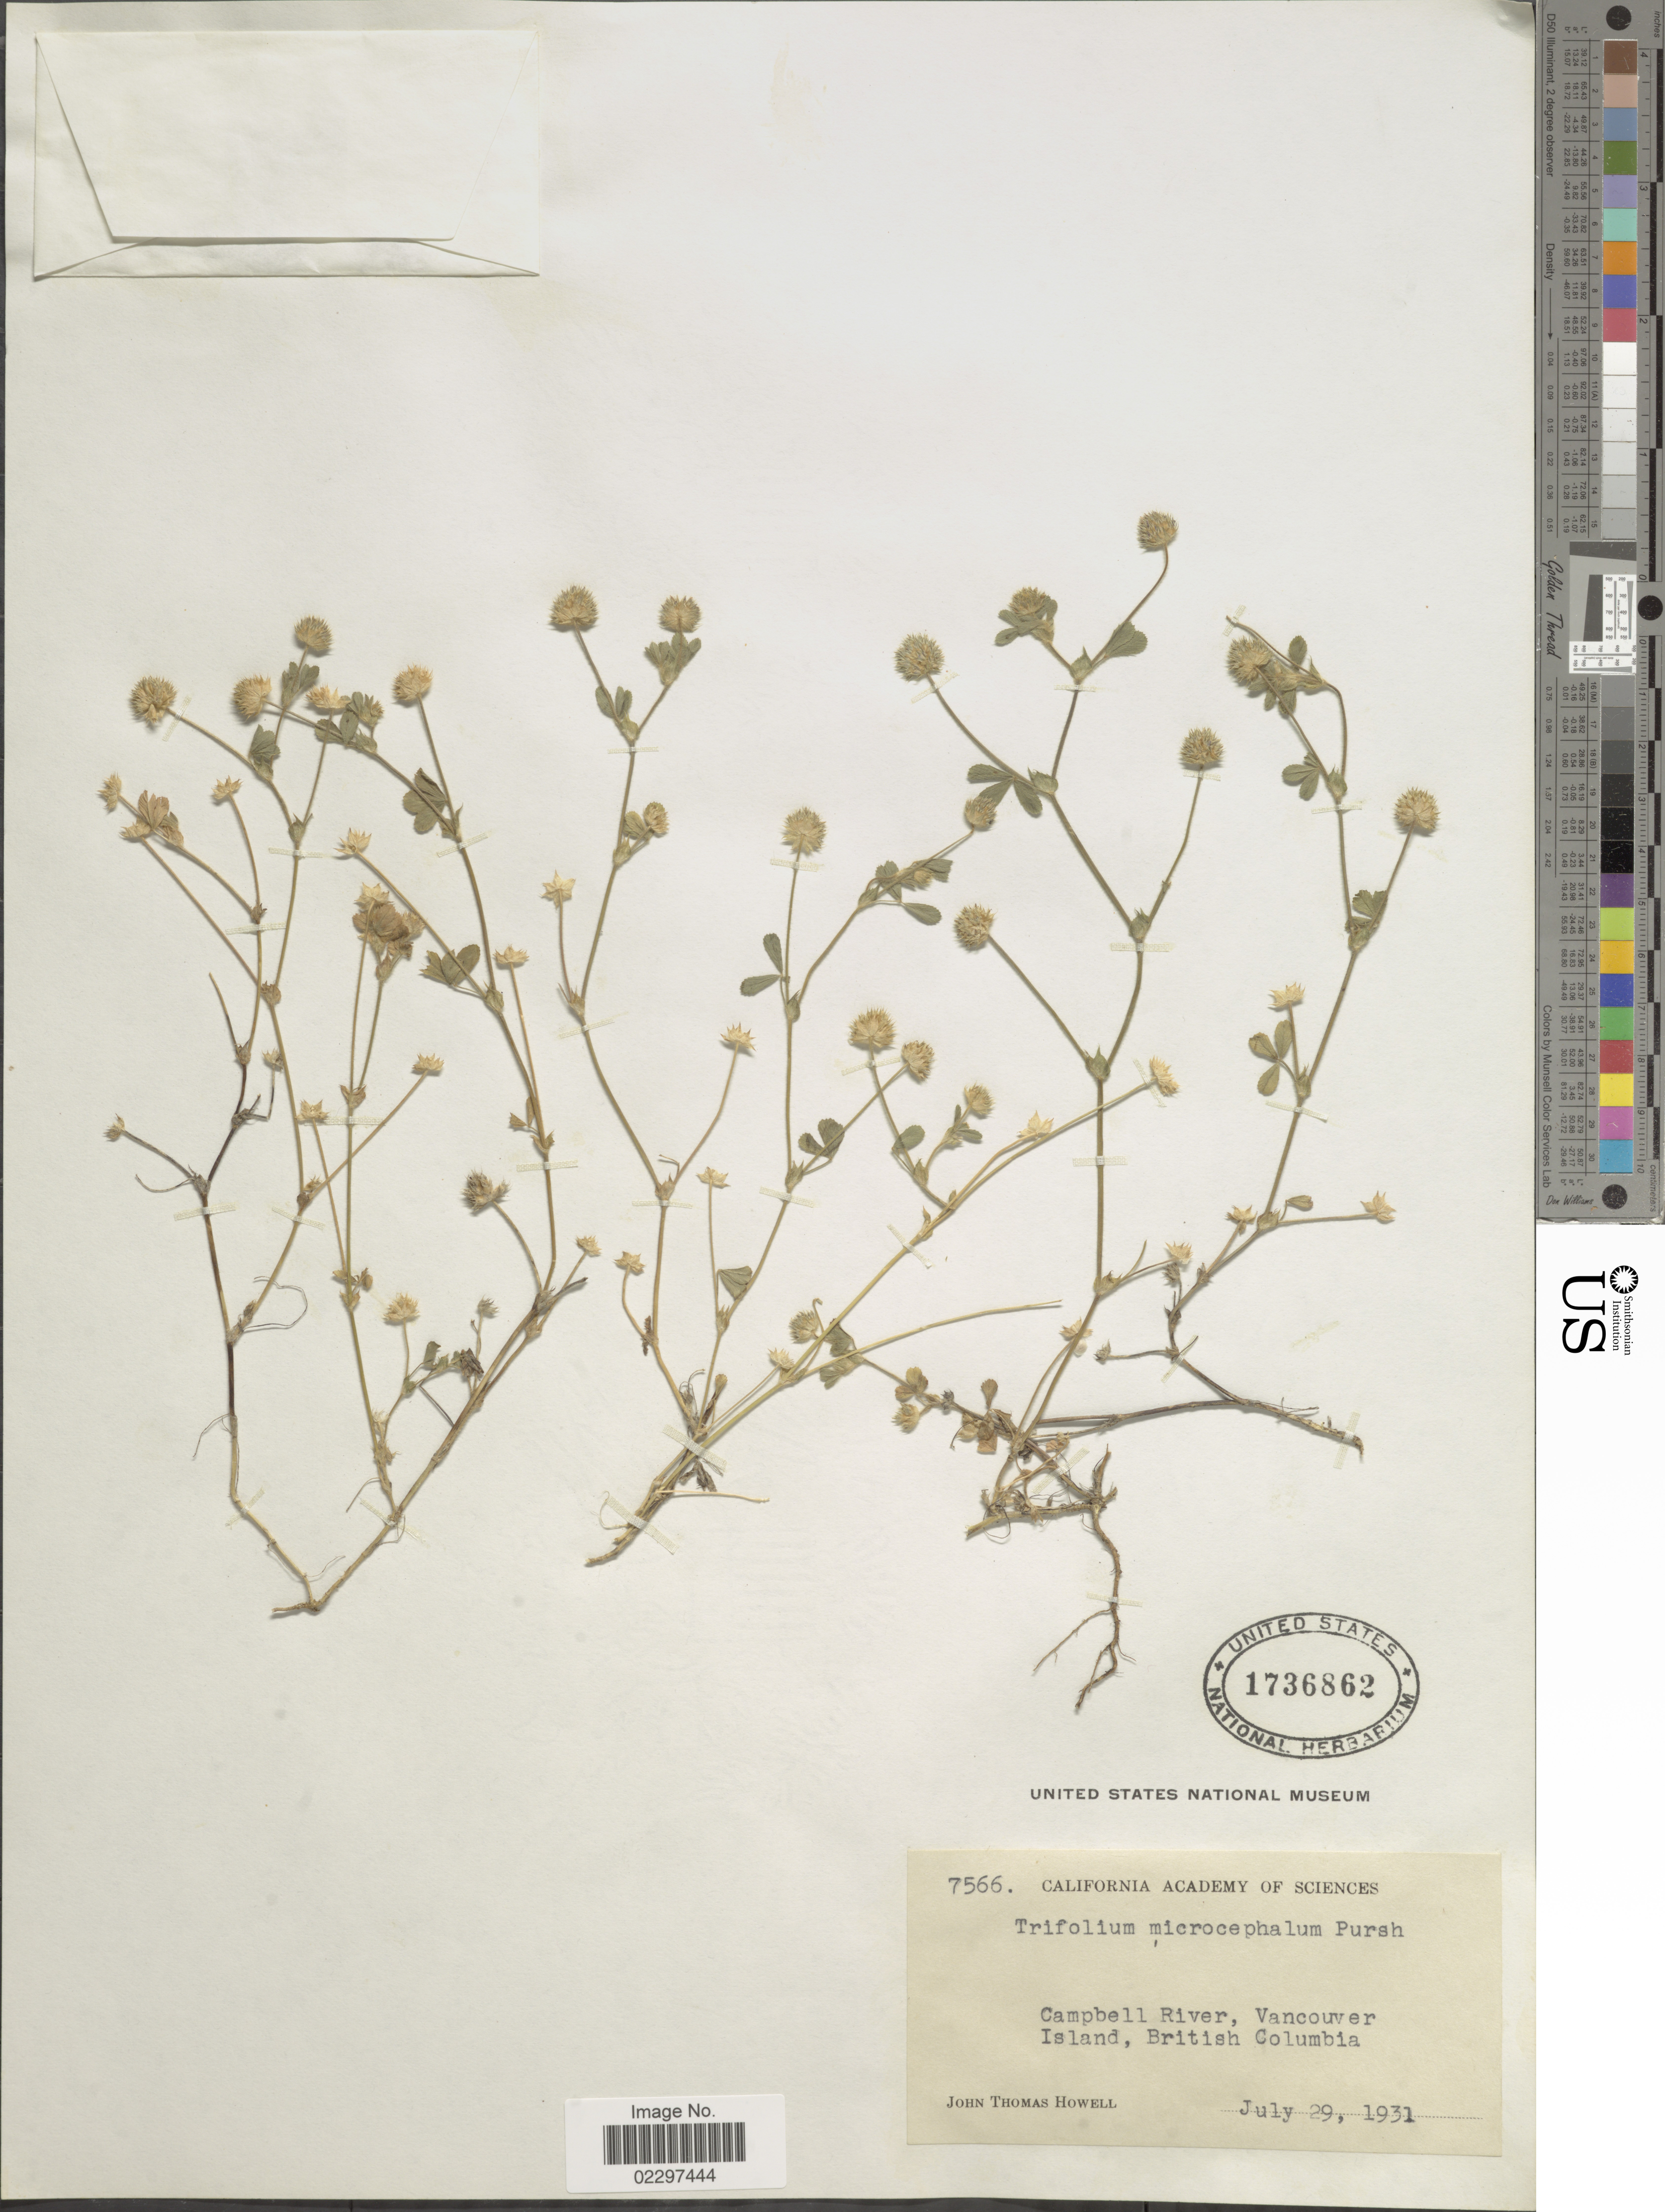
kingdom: Plantae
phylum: Tracheophyta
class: Magnoliopsida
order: Fabales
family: Fabaceae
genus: Trifolium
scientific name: Trifolium microcephalum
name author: Pursh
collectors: J. T. Howell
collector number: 7566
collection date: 1931-07-29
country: Canada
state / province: British Columbia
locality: Campbell River, Vancouver Island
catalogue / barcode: US 1736862